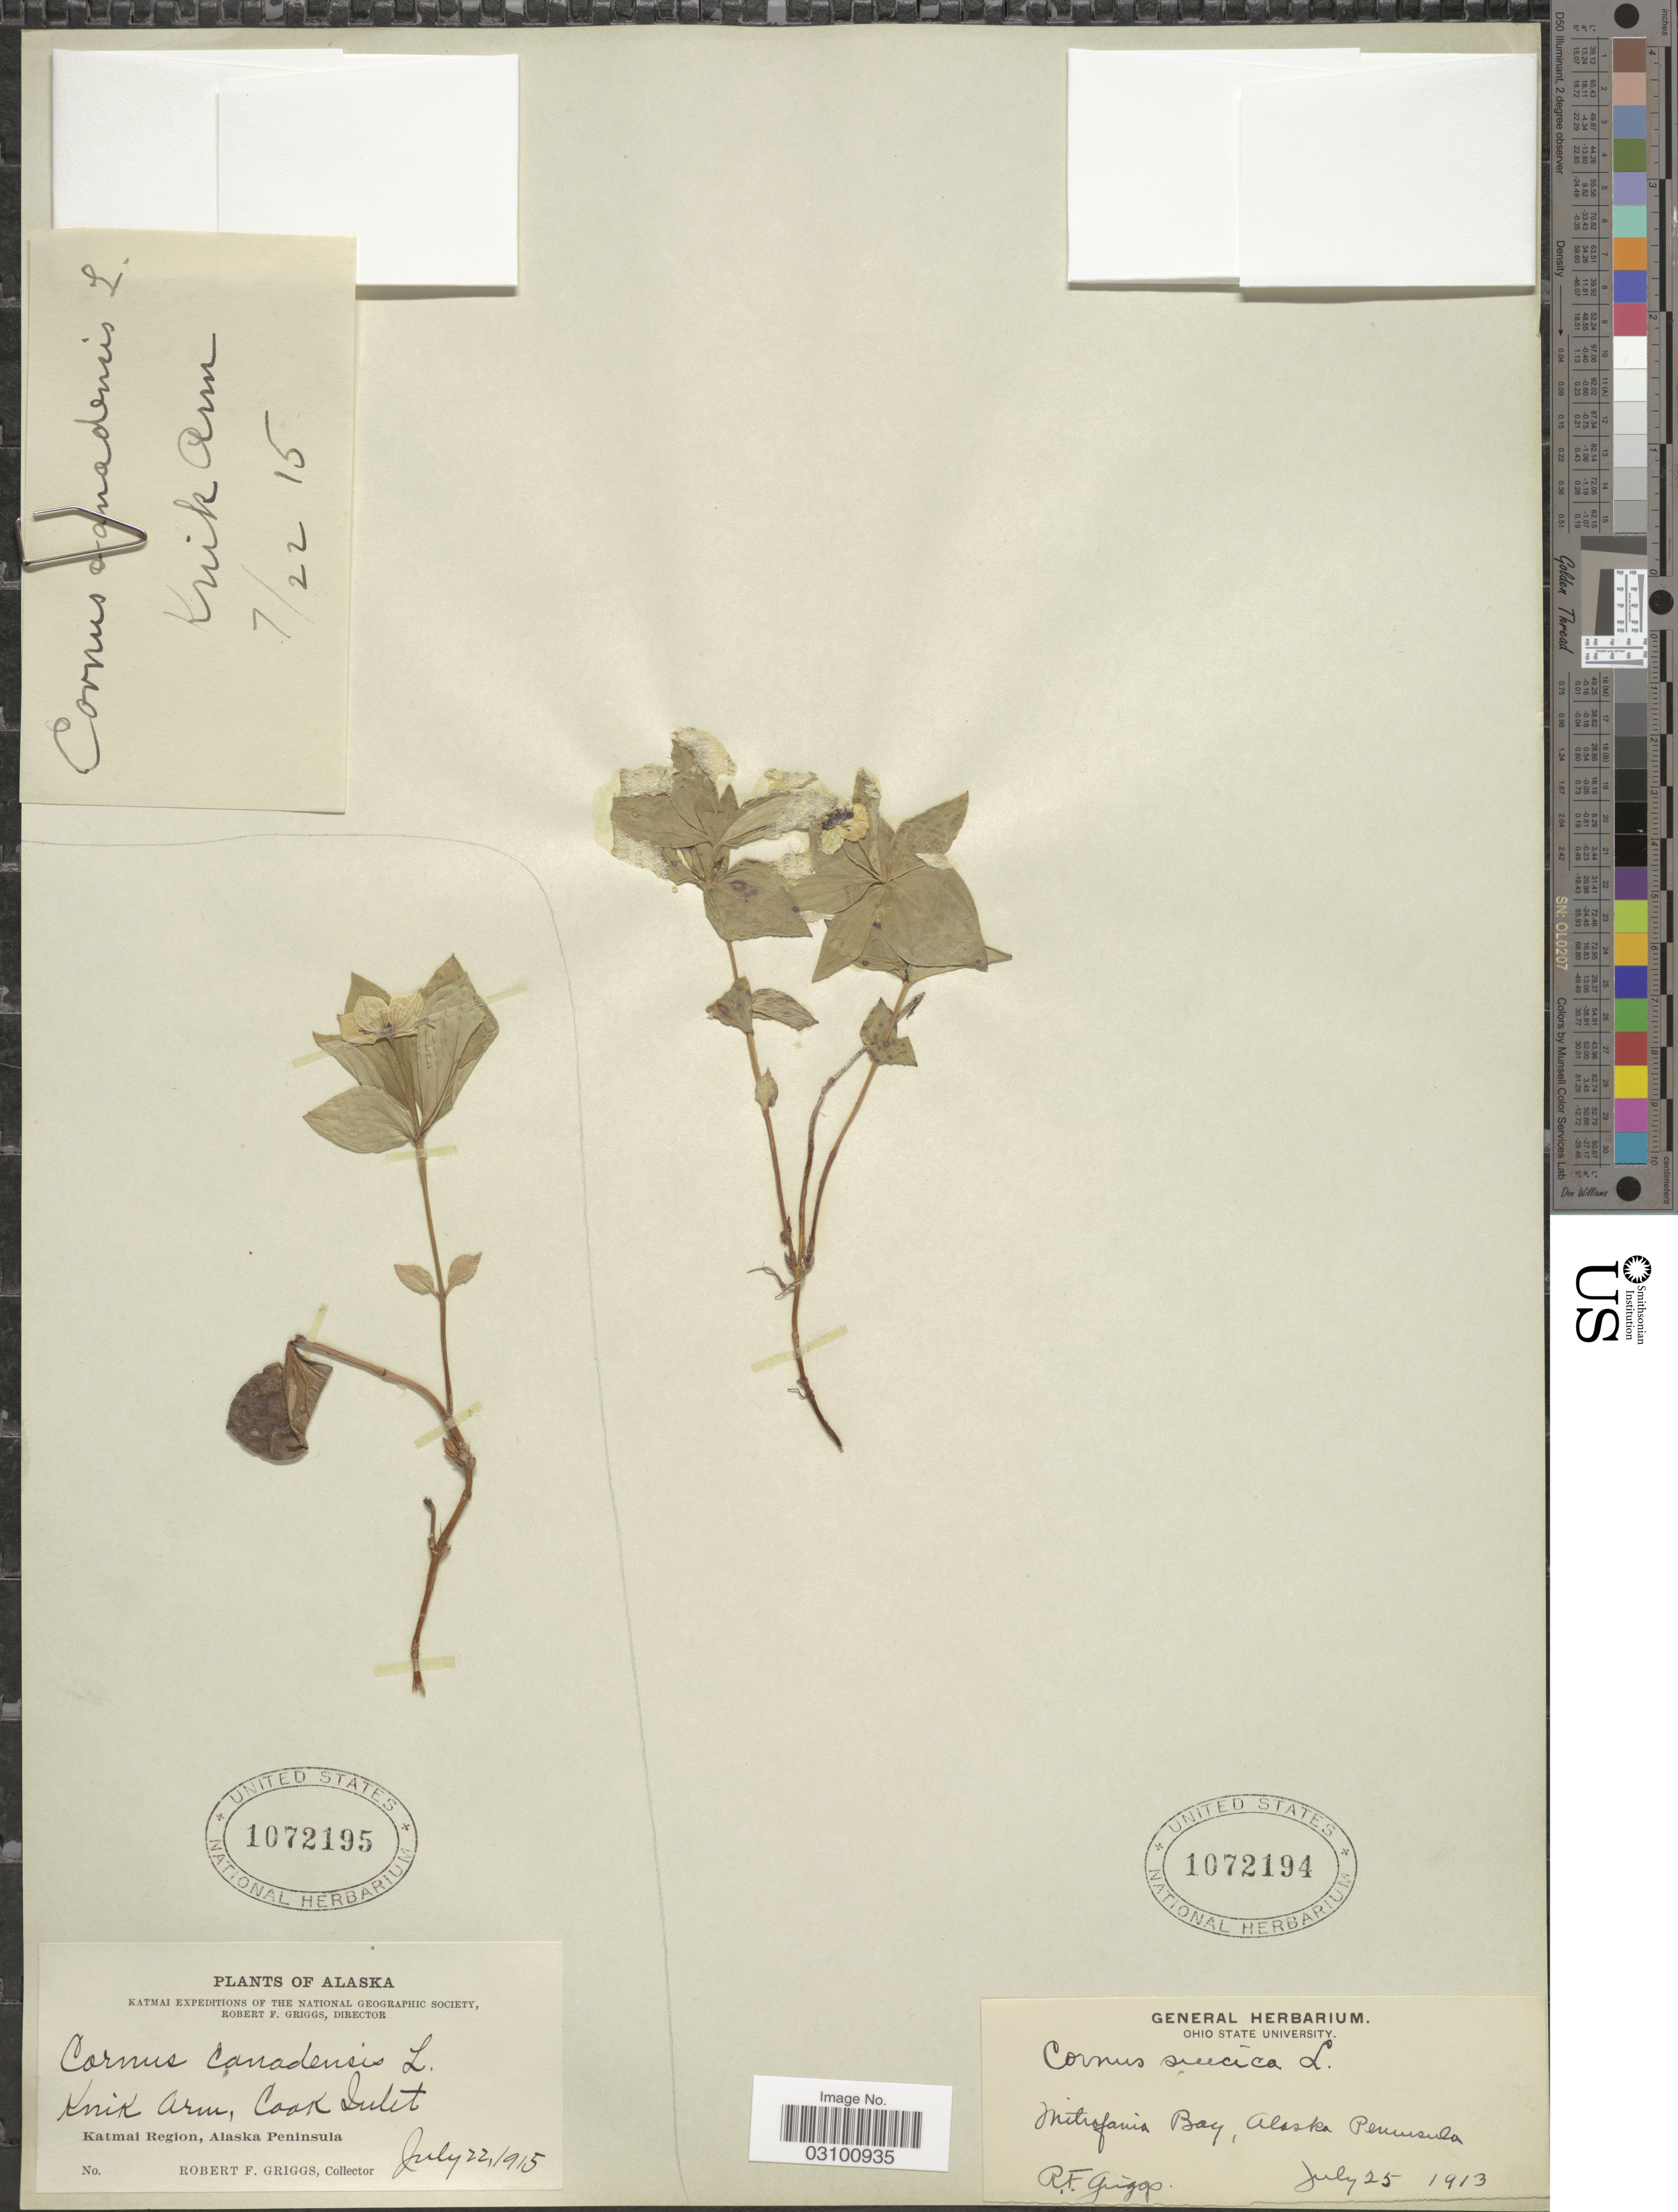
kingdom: Plantae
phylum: Tracheophyta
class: Magnoliopsida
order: Cornales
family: Cornaceae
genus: Cornus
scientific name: Cornus suecica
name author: L.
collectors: R. F. Griggs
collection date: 1915-07-22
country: United States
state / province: Alaska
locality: Knik Arm, Cook Inlet. Katmai Region, Alaska Peninsula.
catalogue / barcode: US 1072195-2